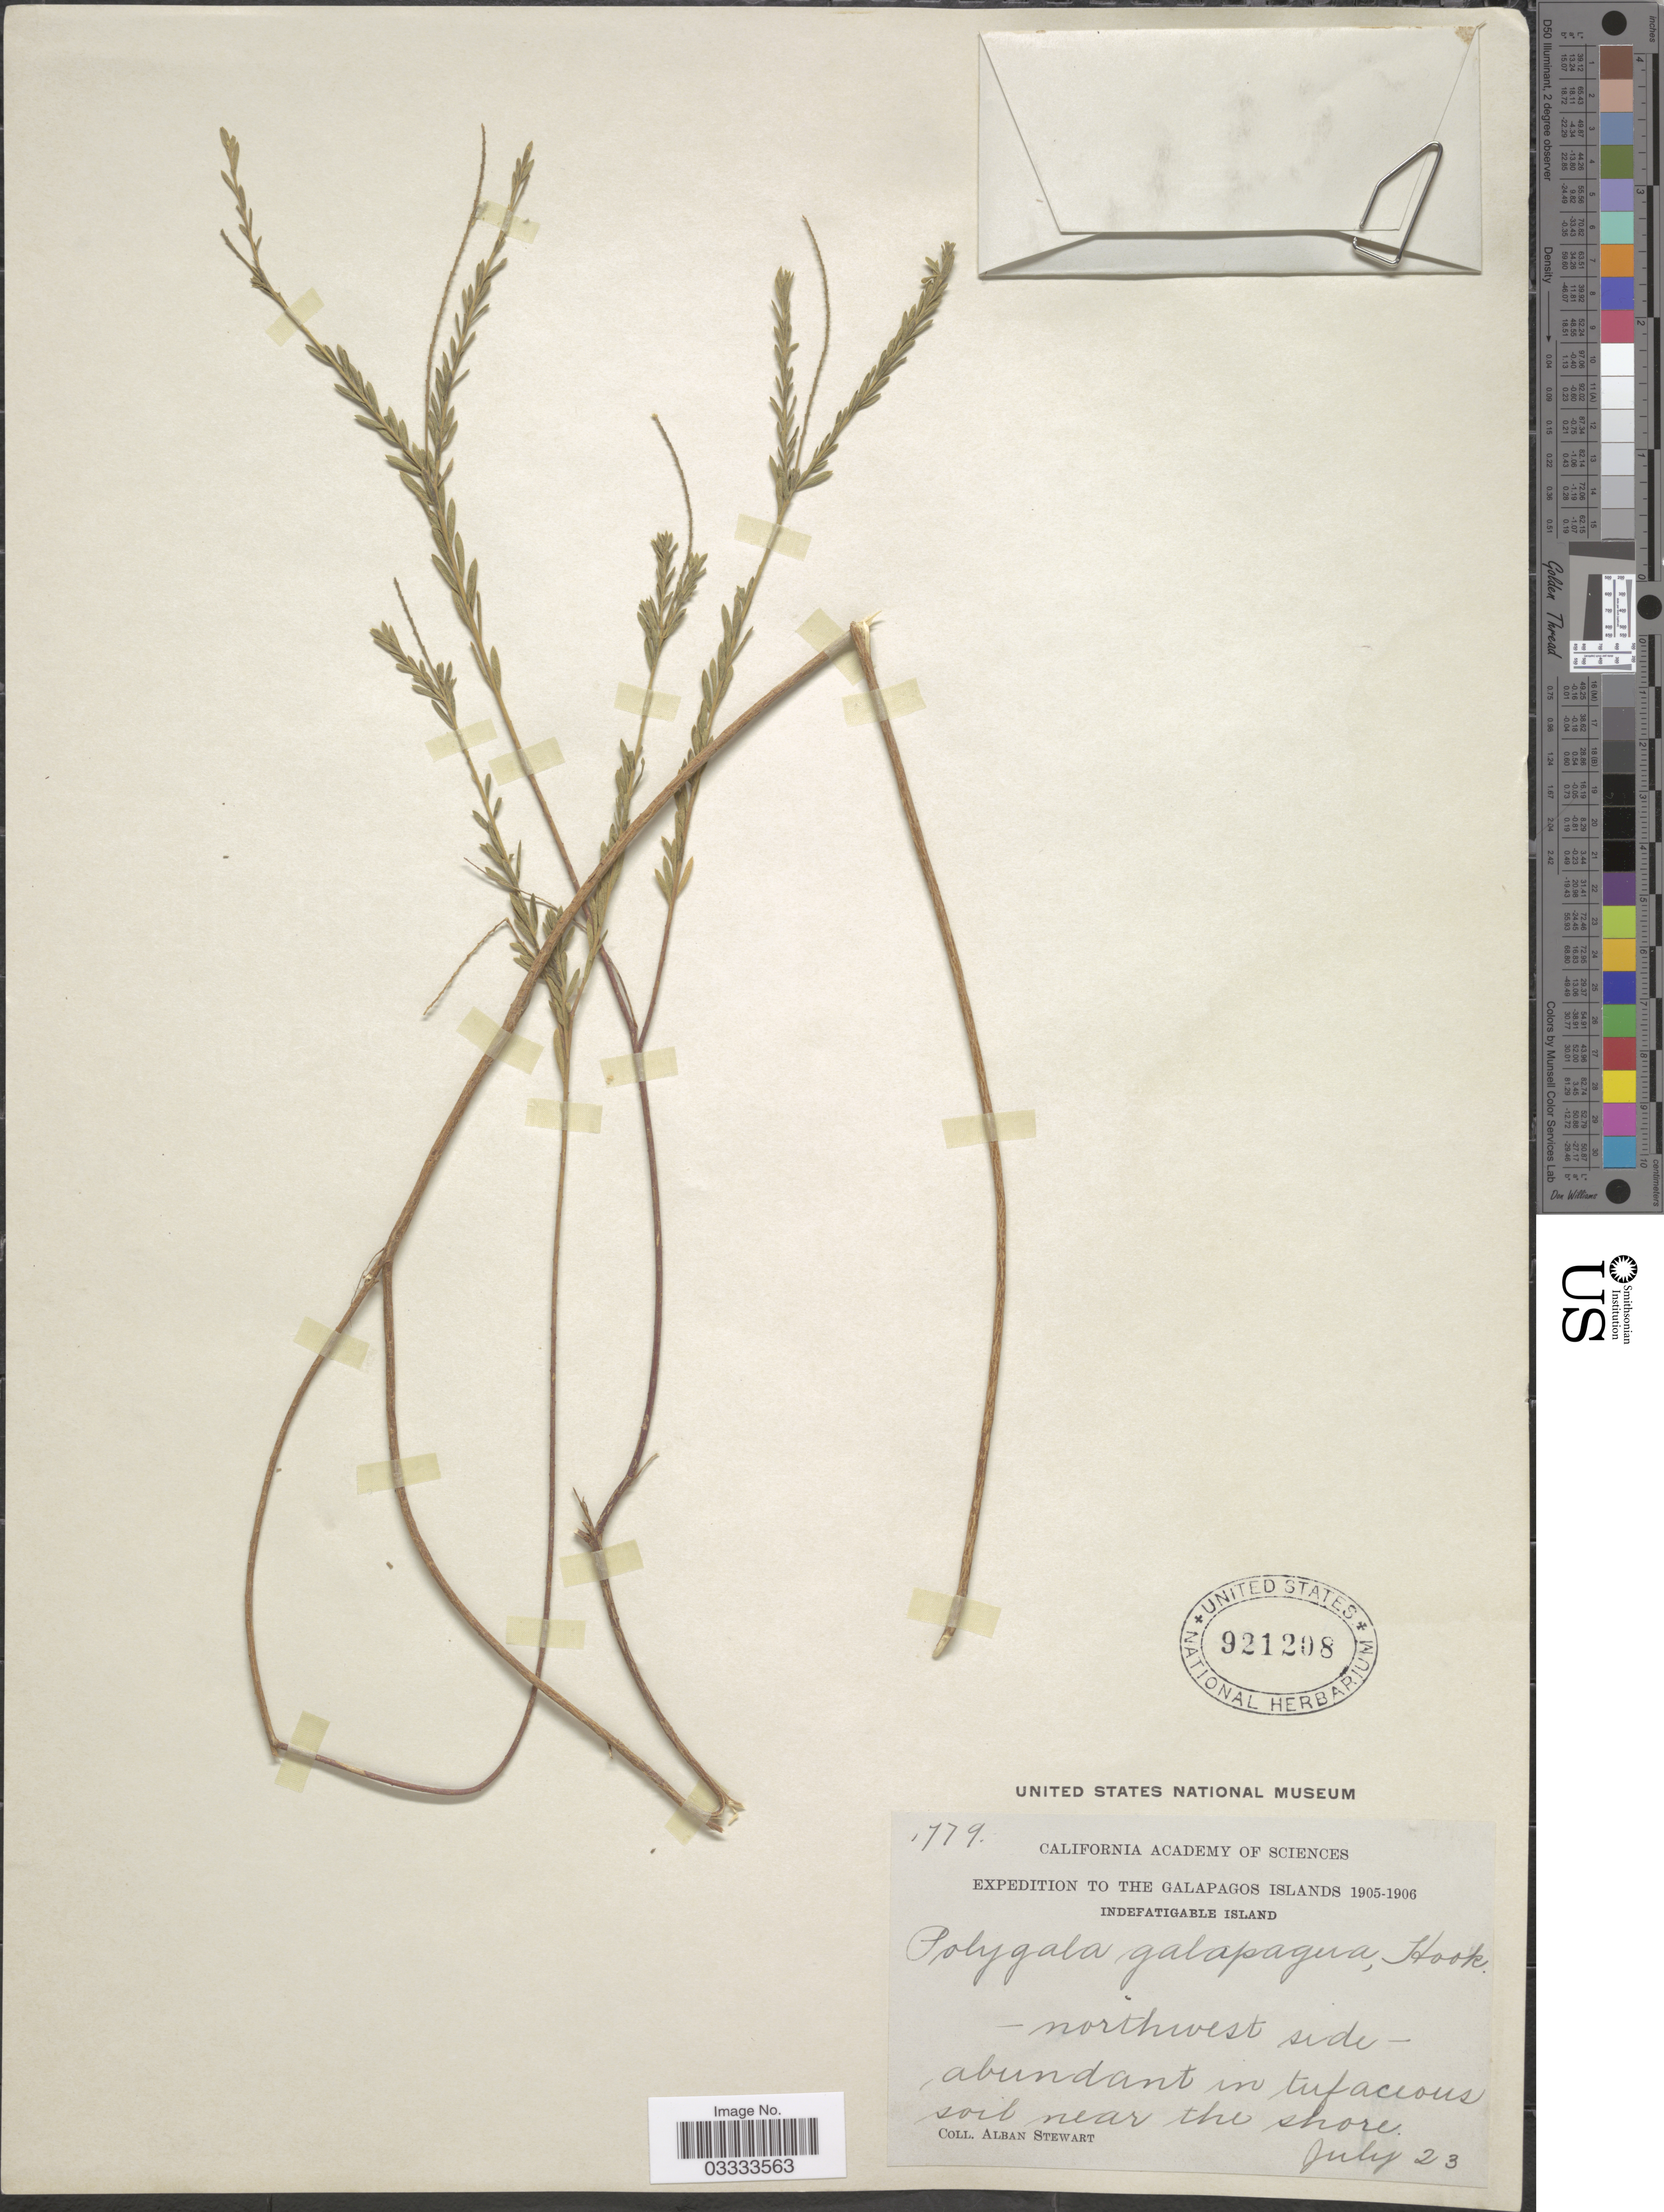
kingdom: Plantae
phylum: Tracheophyta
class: Magnoliopsida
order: Fabales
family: Polygalaceae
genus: Polygala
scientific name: Polygala galapageia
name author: Hook. f.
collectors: A. Stewart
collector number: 1779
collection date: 1905-07-23/1906-07-23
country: Ecuador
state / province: Colón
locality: The Galapagos Islands. Indefatigable Island. Northwest side.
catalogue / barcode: US 921208